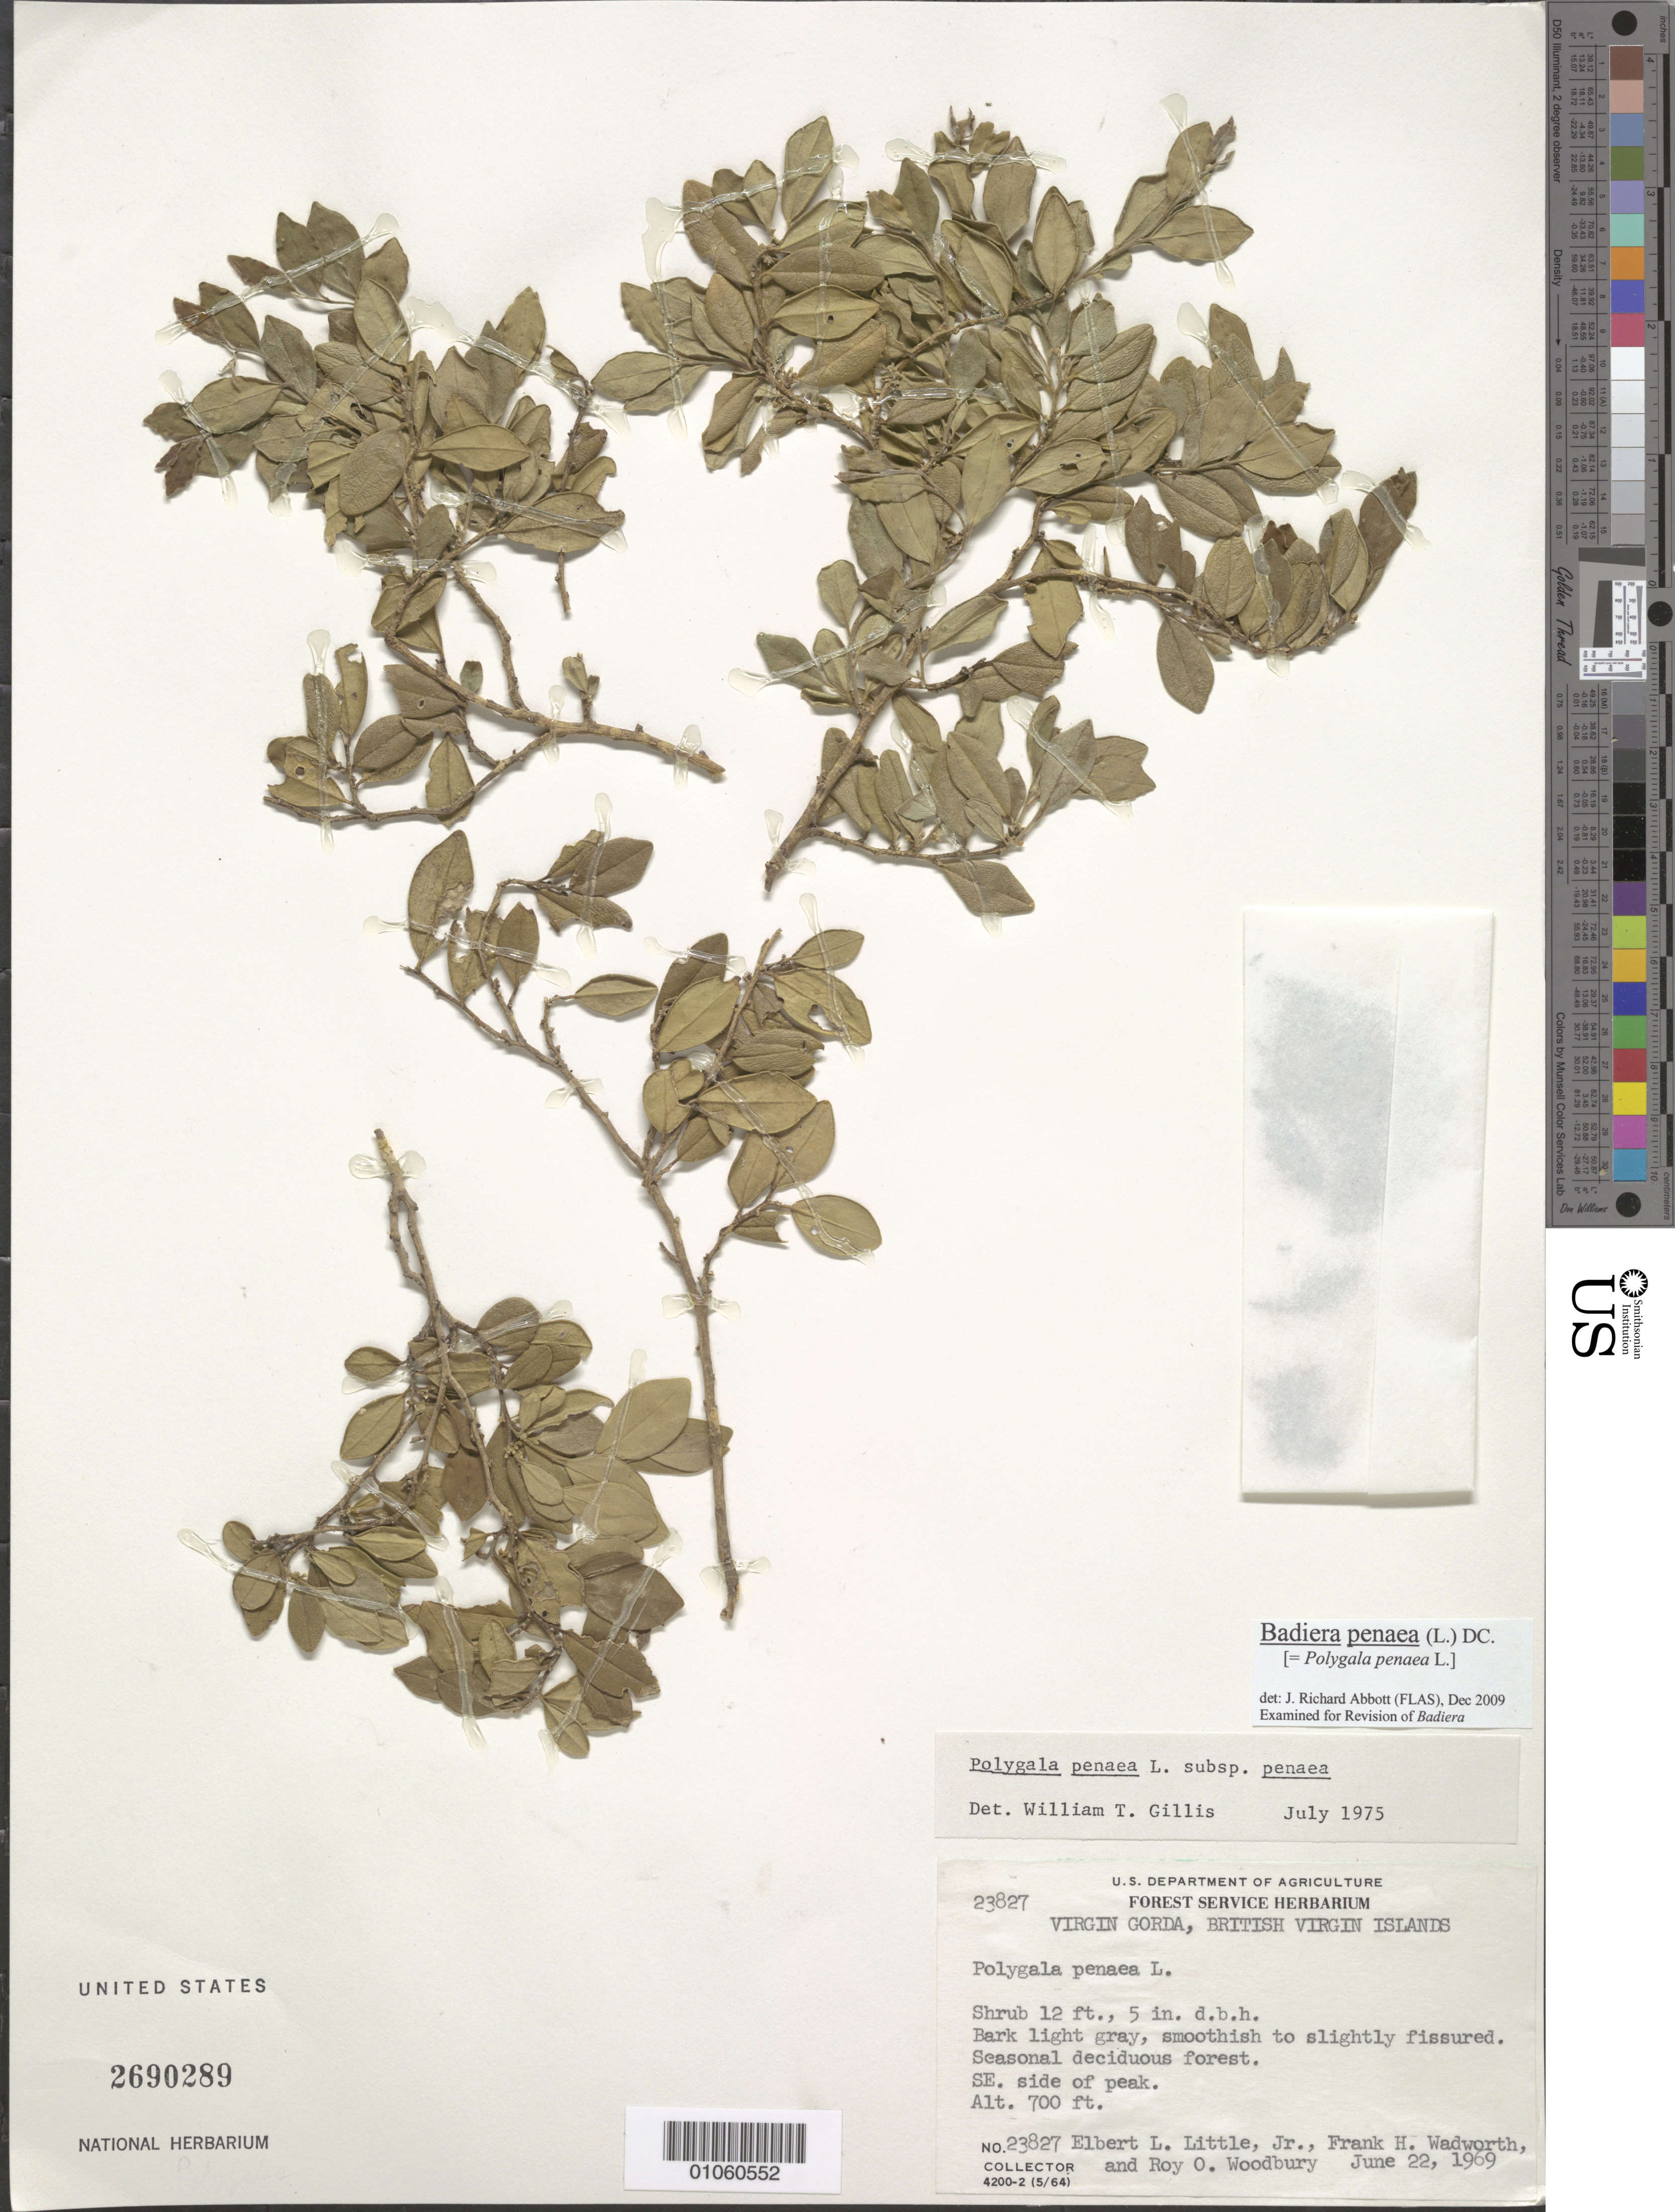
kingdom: Plantae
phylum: Tracheophyta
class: Magnoliopsida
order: Fabales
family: Polygalaceae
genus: Badiera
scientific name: Badiera penaea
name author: (L.) DC.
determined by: Abbott, J. R., (FLAS)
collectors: E. L. Little, F. Wadsworth & R. O. Woodbury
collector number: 23827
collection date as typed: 22 Jun 1969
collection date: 1969-06-22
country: British Virgin Islands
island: Virgin Gorda I.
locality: SE side of peak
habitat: Seasonal deciduous forest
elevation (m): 213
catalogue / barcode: US 2690289